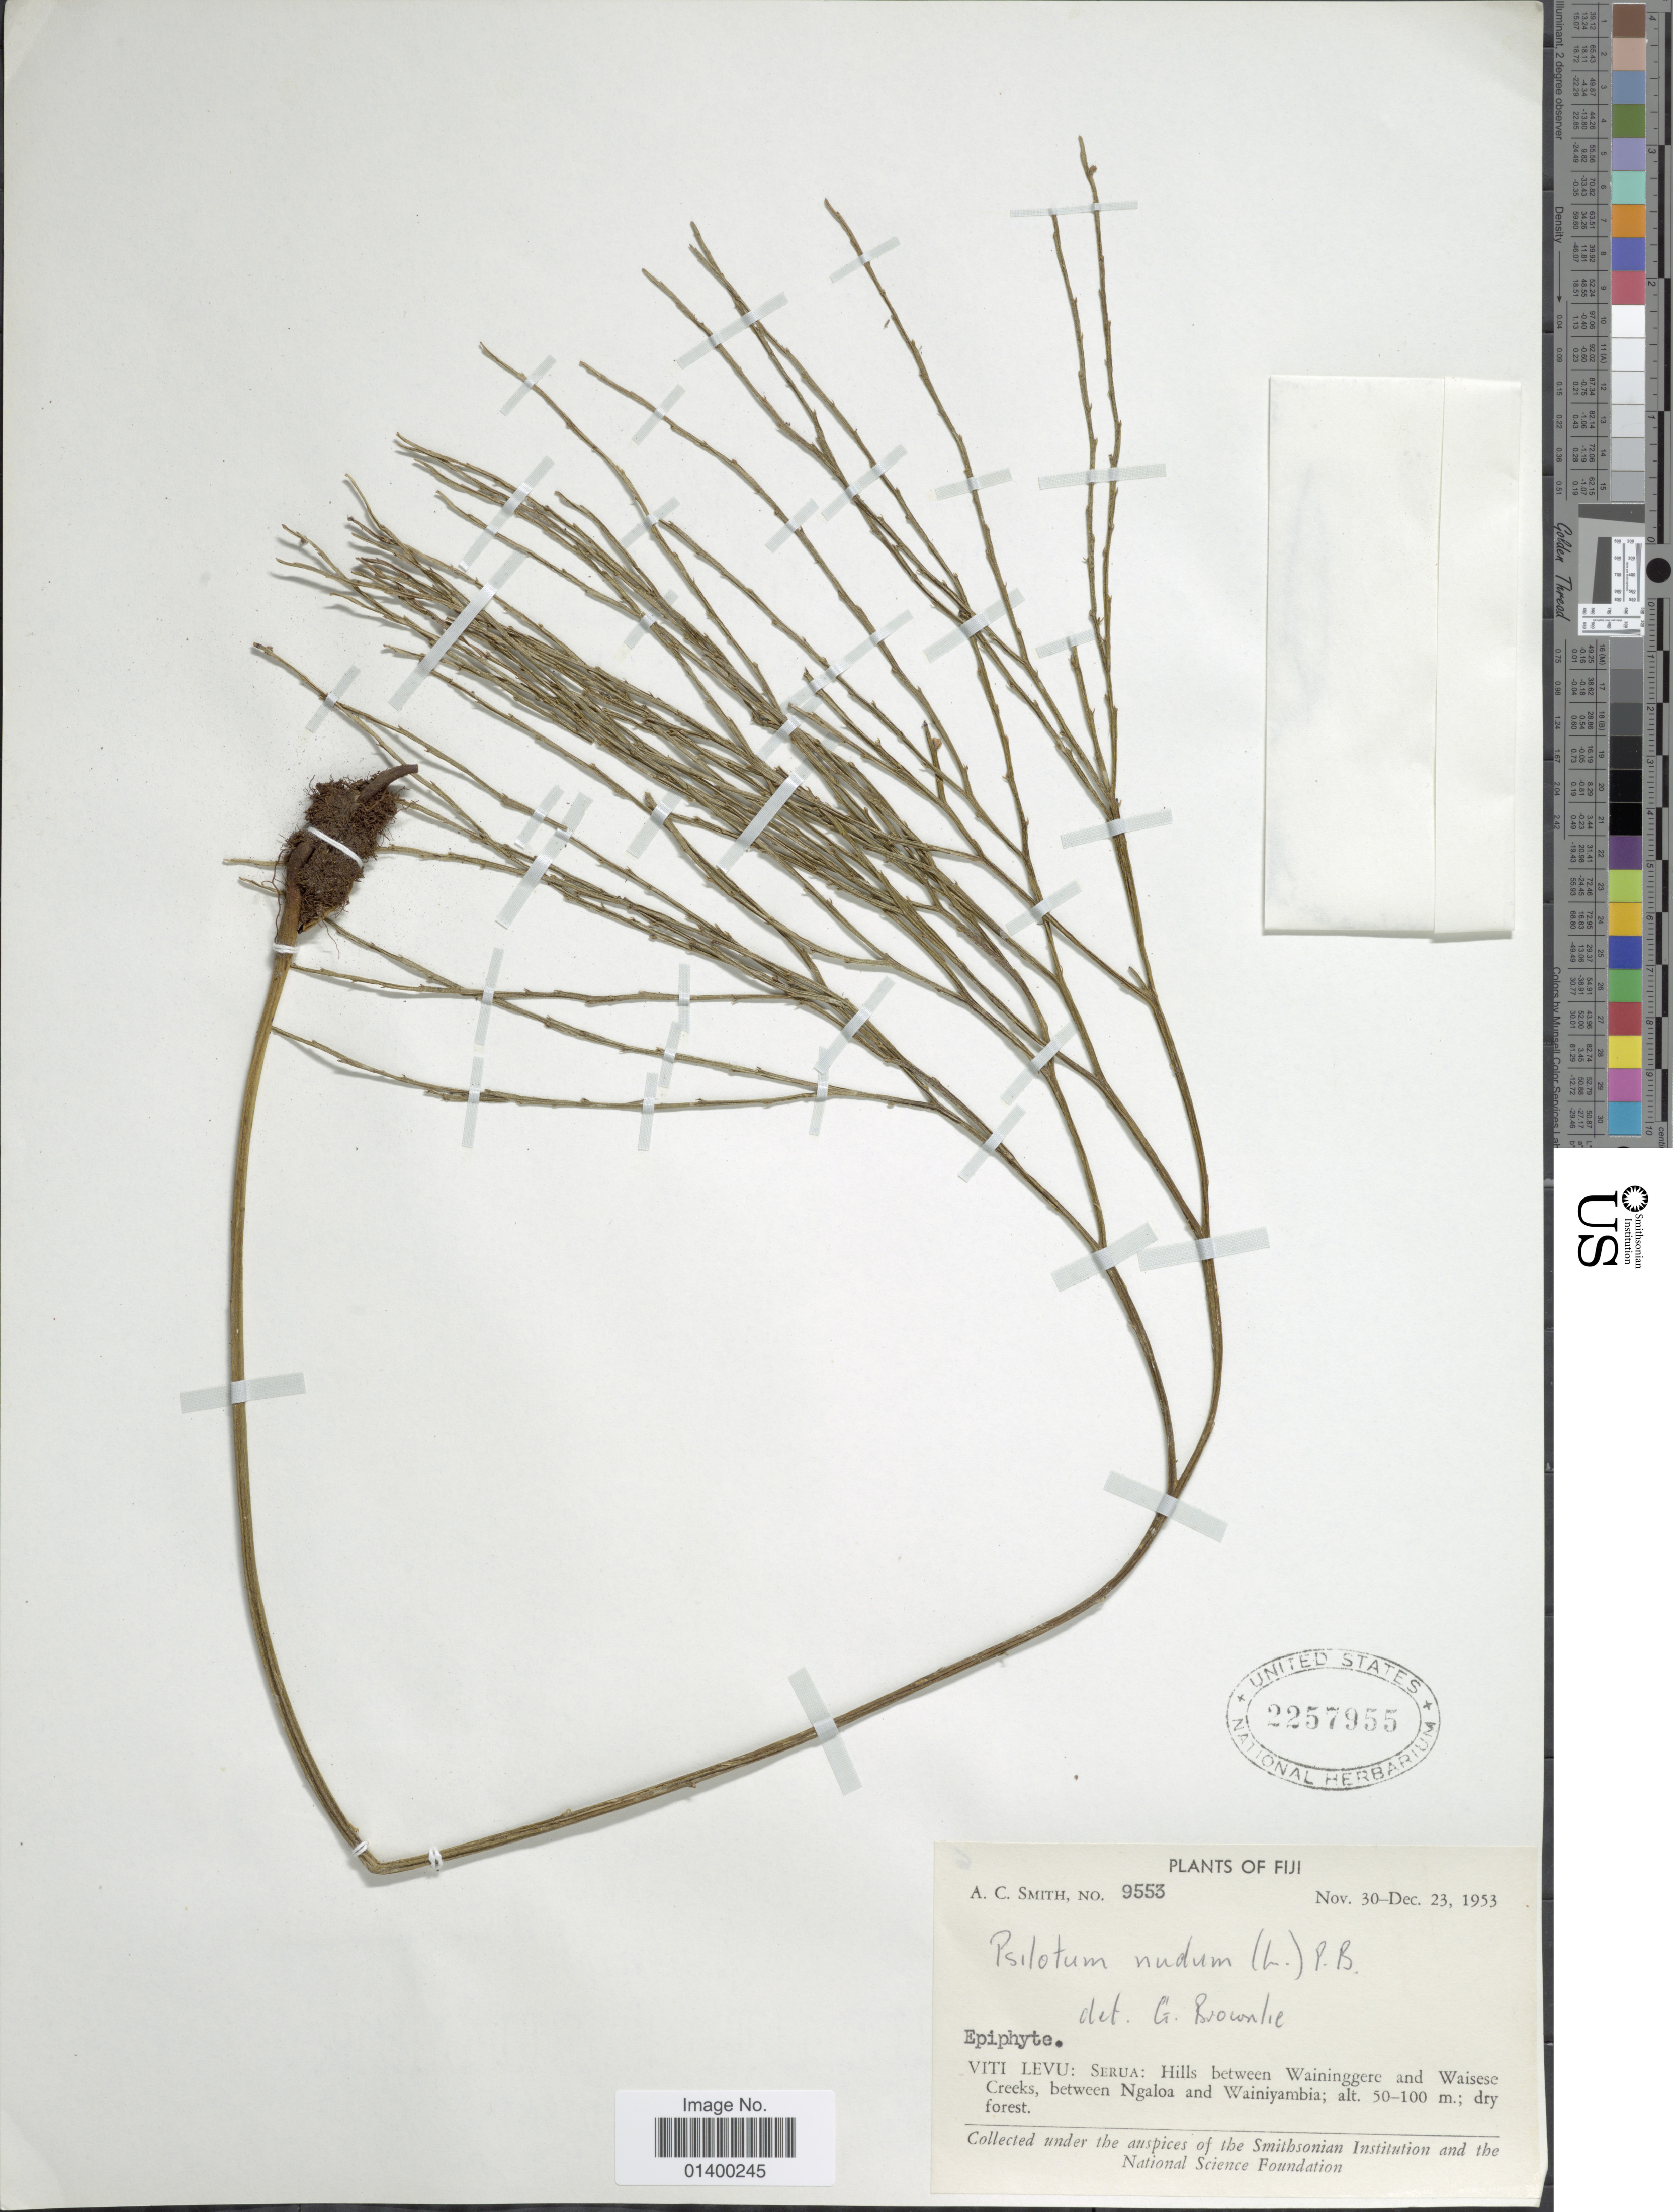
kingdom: Plantae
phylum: Tracheophyta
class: Polypodiopsida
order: Psilotales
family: Psilotaceae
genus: Psilotum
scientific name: Psilotum nudum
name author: (L.) P. Beauv.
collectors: A. C. Smith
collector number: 9553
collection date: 1953-11-30/1953-12-23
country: Fiji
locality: Viti Levu: Serua: Hills between Waininggere and Waisese Creeks, between Ngaloa and Wainiyambia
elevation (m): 50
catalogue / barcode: US 2257955